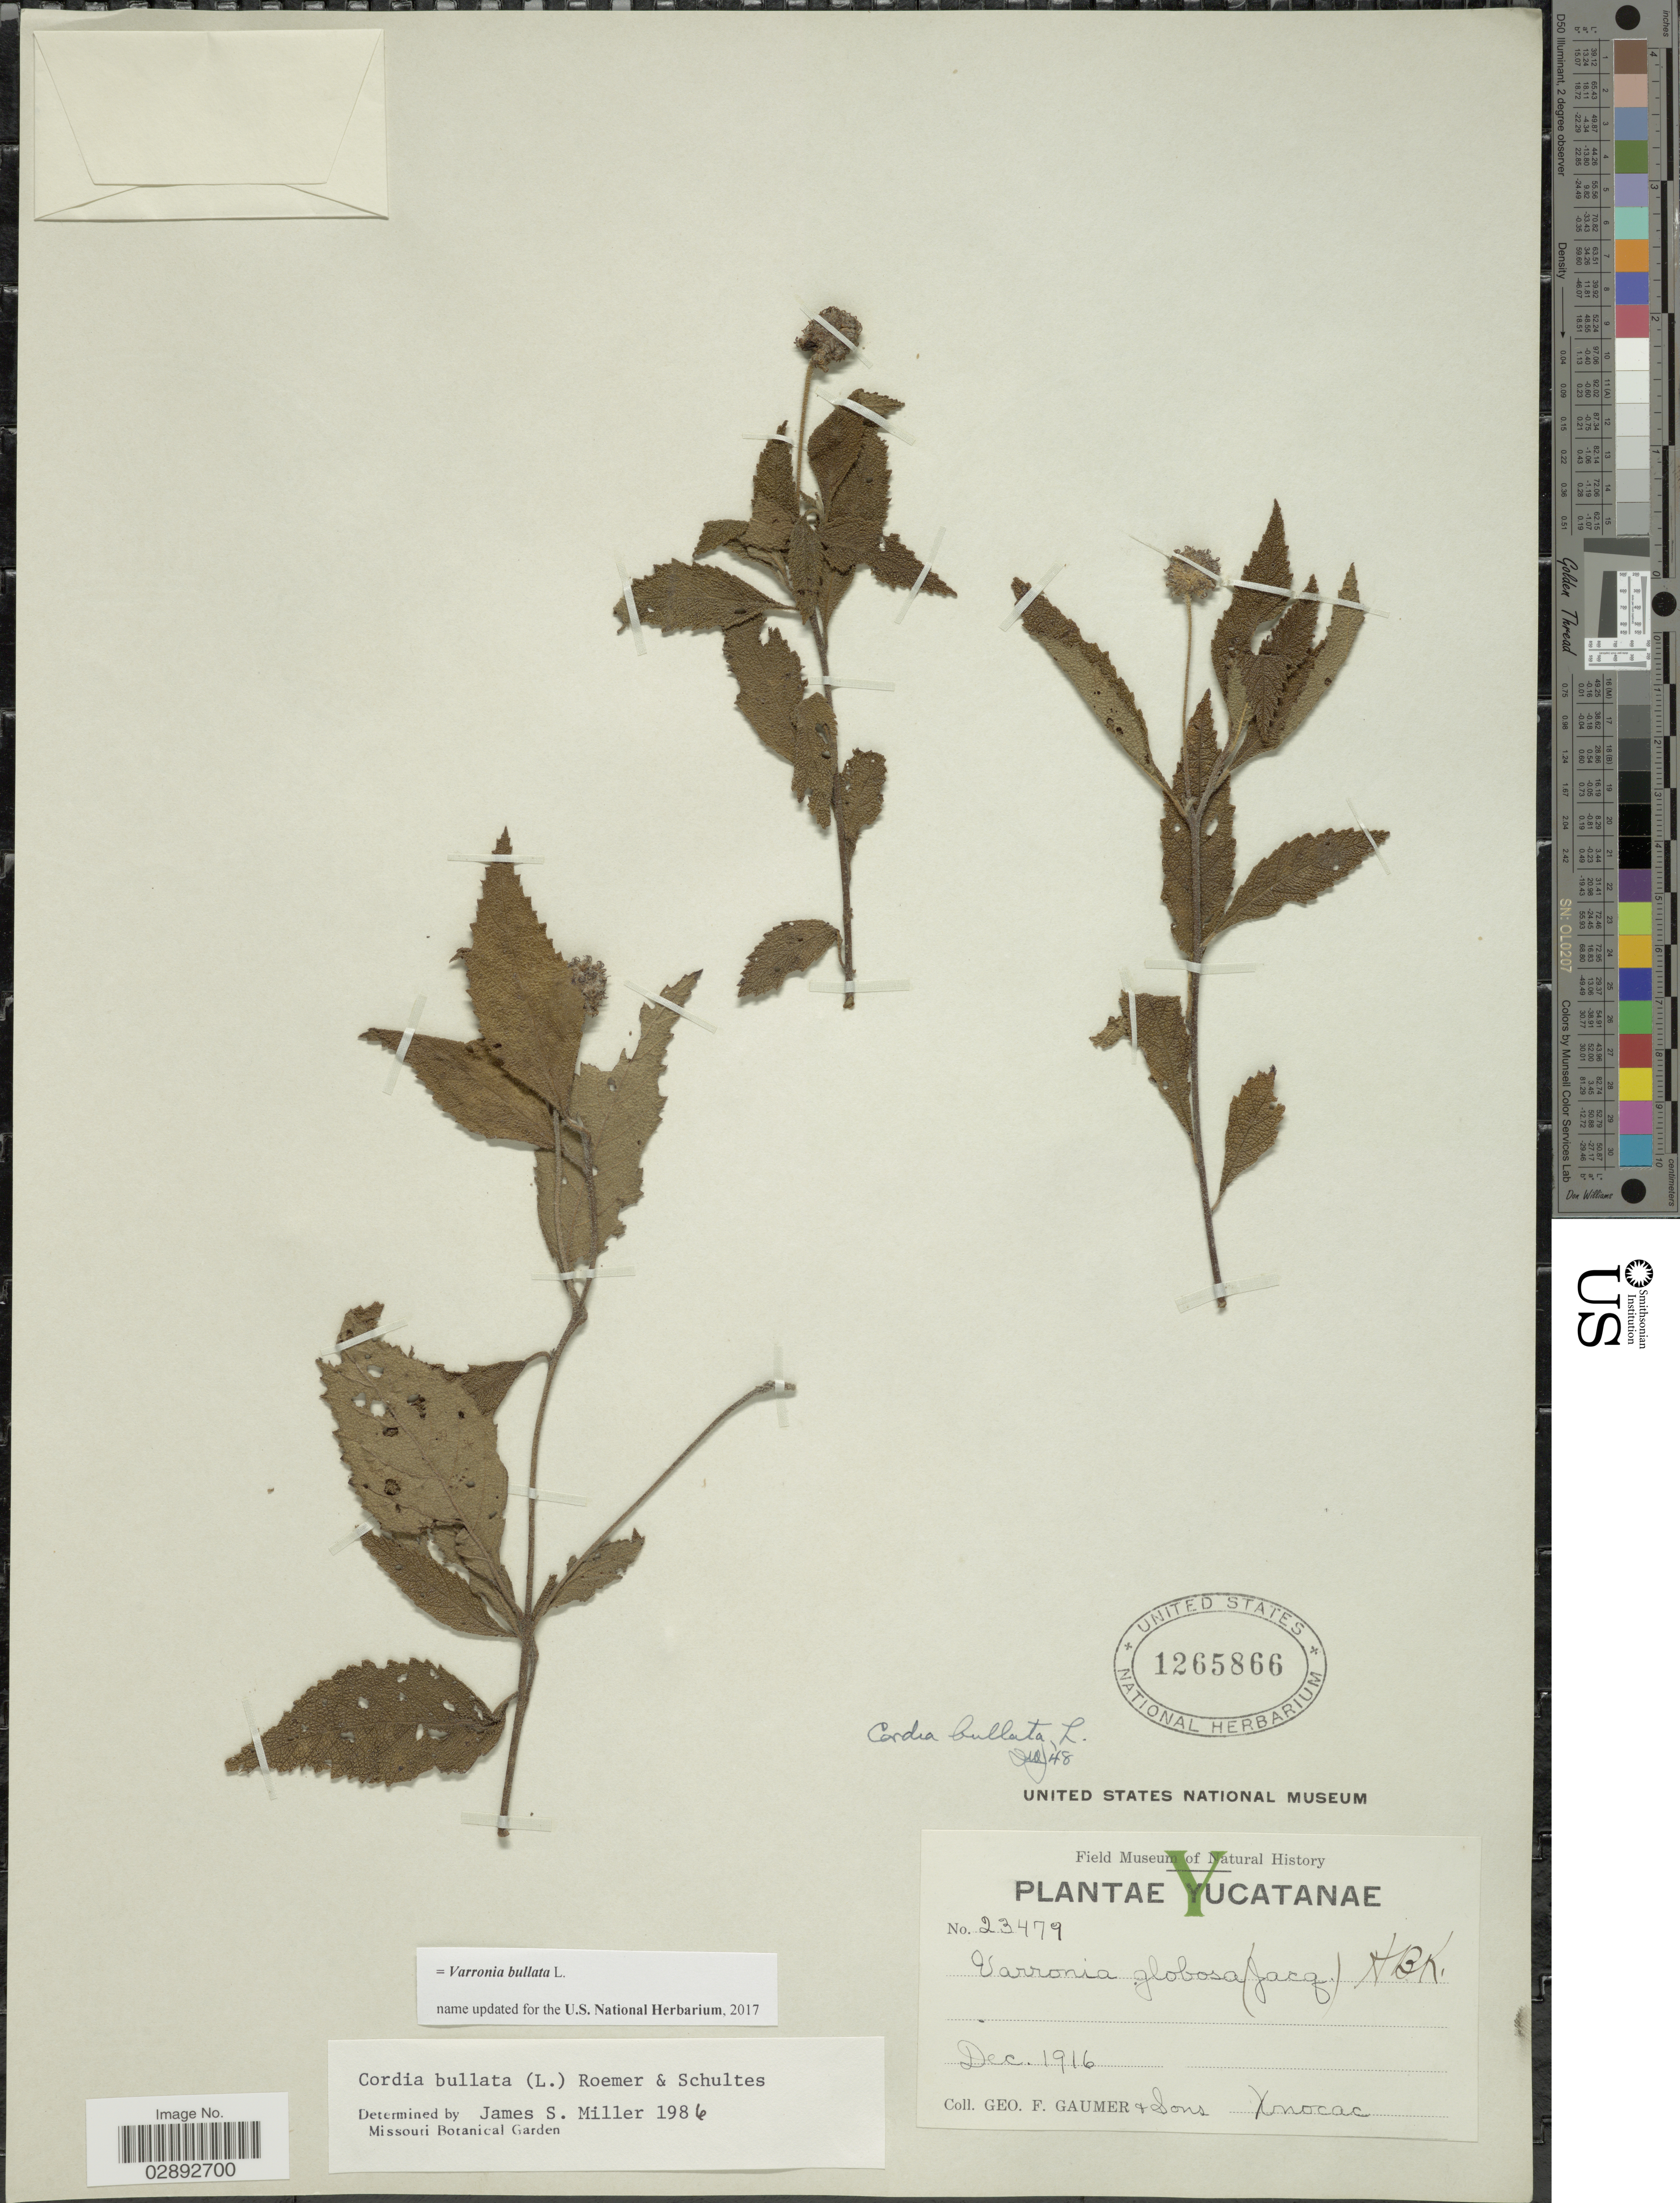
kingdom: Plantae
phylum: Tracheophyta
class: Magnoliopsida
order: Boraginales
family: Cordiaceae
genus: Varronia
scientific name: Varronia bullata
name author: L.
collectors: G. F. Gaumer & et al.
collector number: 23479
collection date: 1916-12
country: Mexico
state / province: Yucatán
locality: Xnocac.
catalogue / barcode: US 1265866